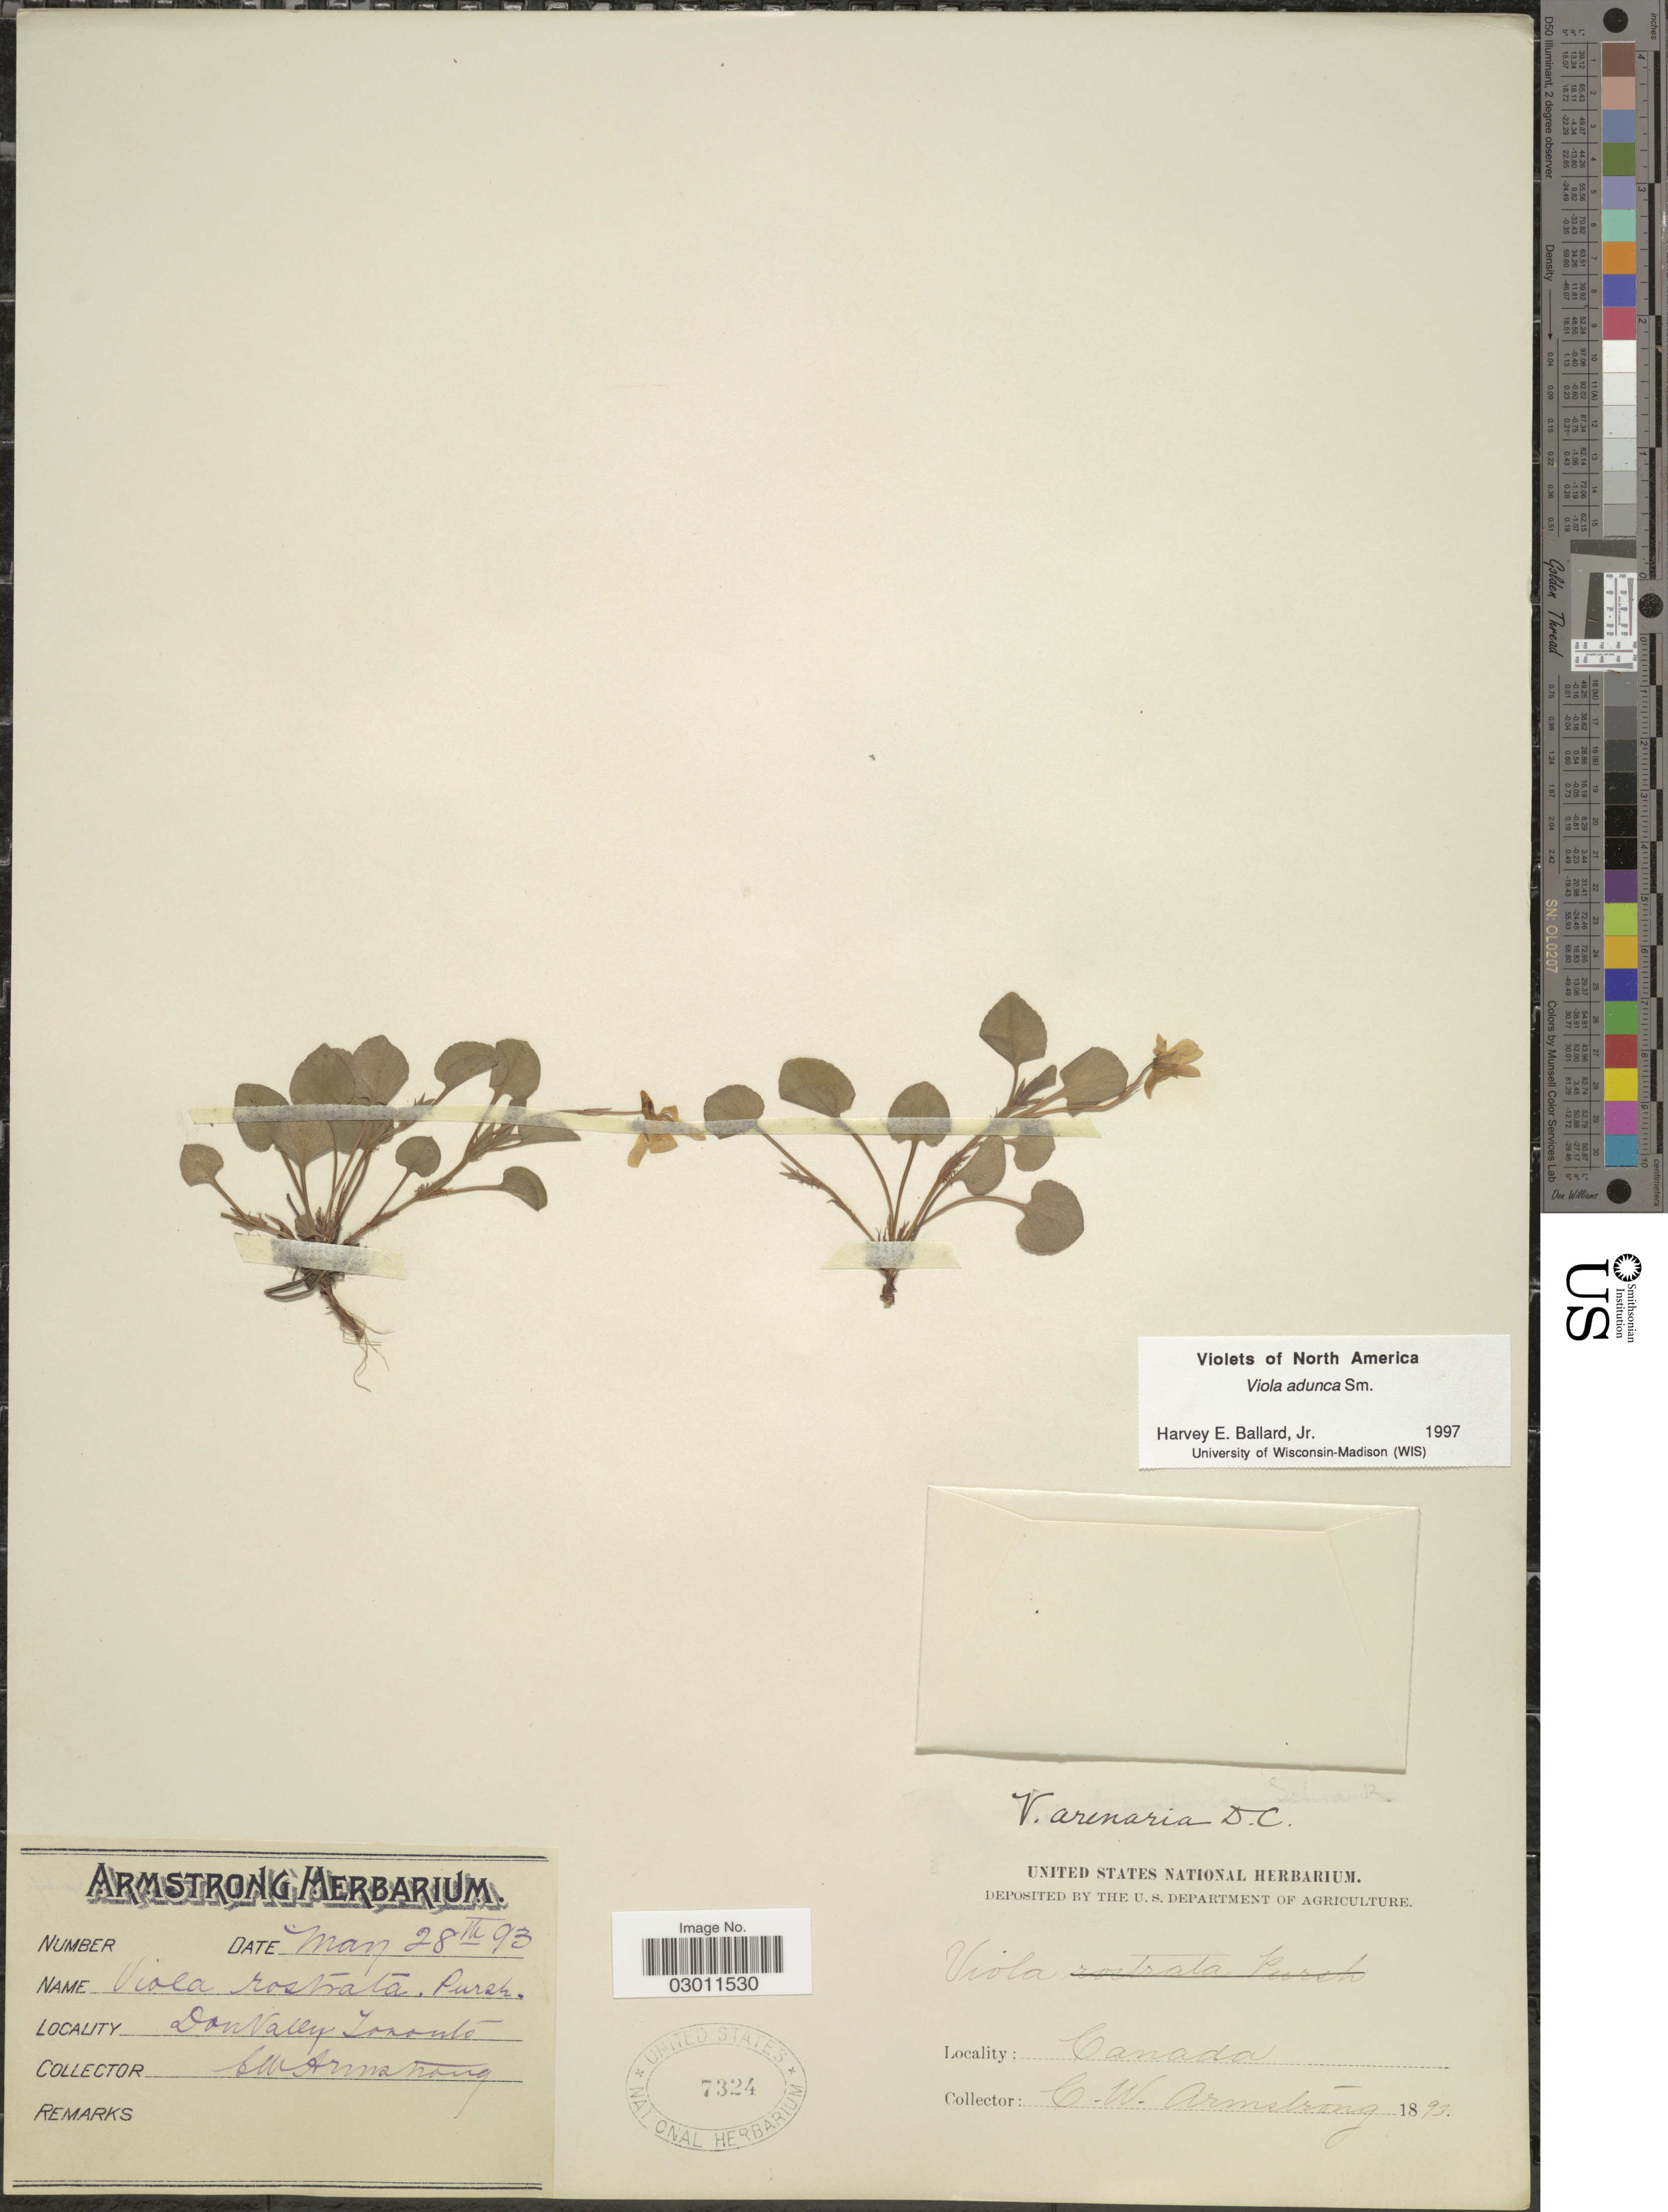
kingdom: Plantae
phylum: Tracheophyta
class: Magnoliopsida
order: Malpighiales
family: Violaceae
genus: Viola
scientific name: Viola adunca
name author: Sm.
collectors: C. W. Armstrong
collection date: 1893-05-28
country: Canada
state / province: Ontario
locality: Don Valley Toronto.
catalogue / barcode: US 7324